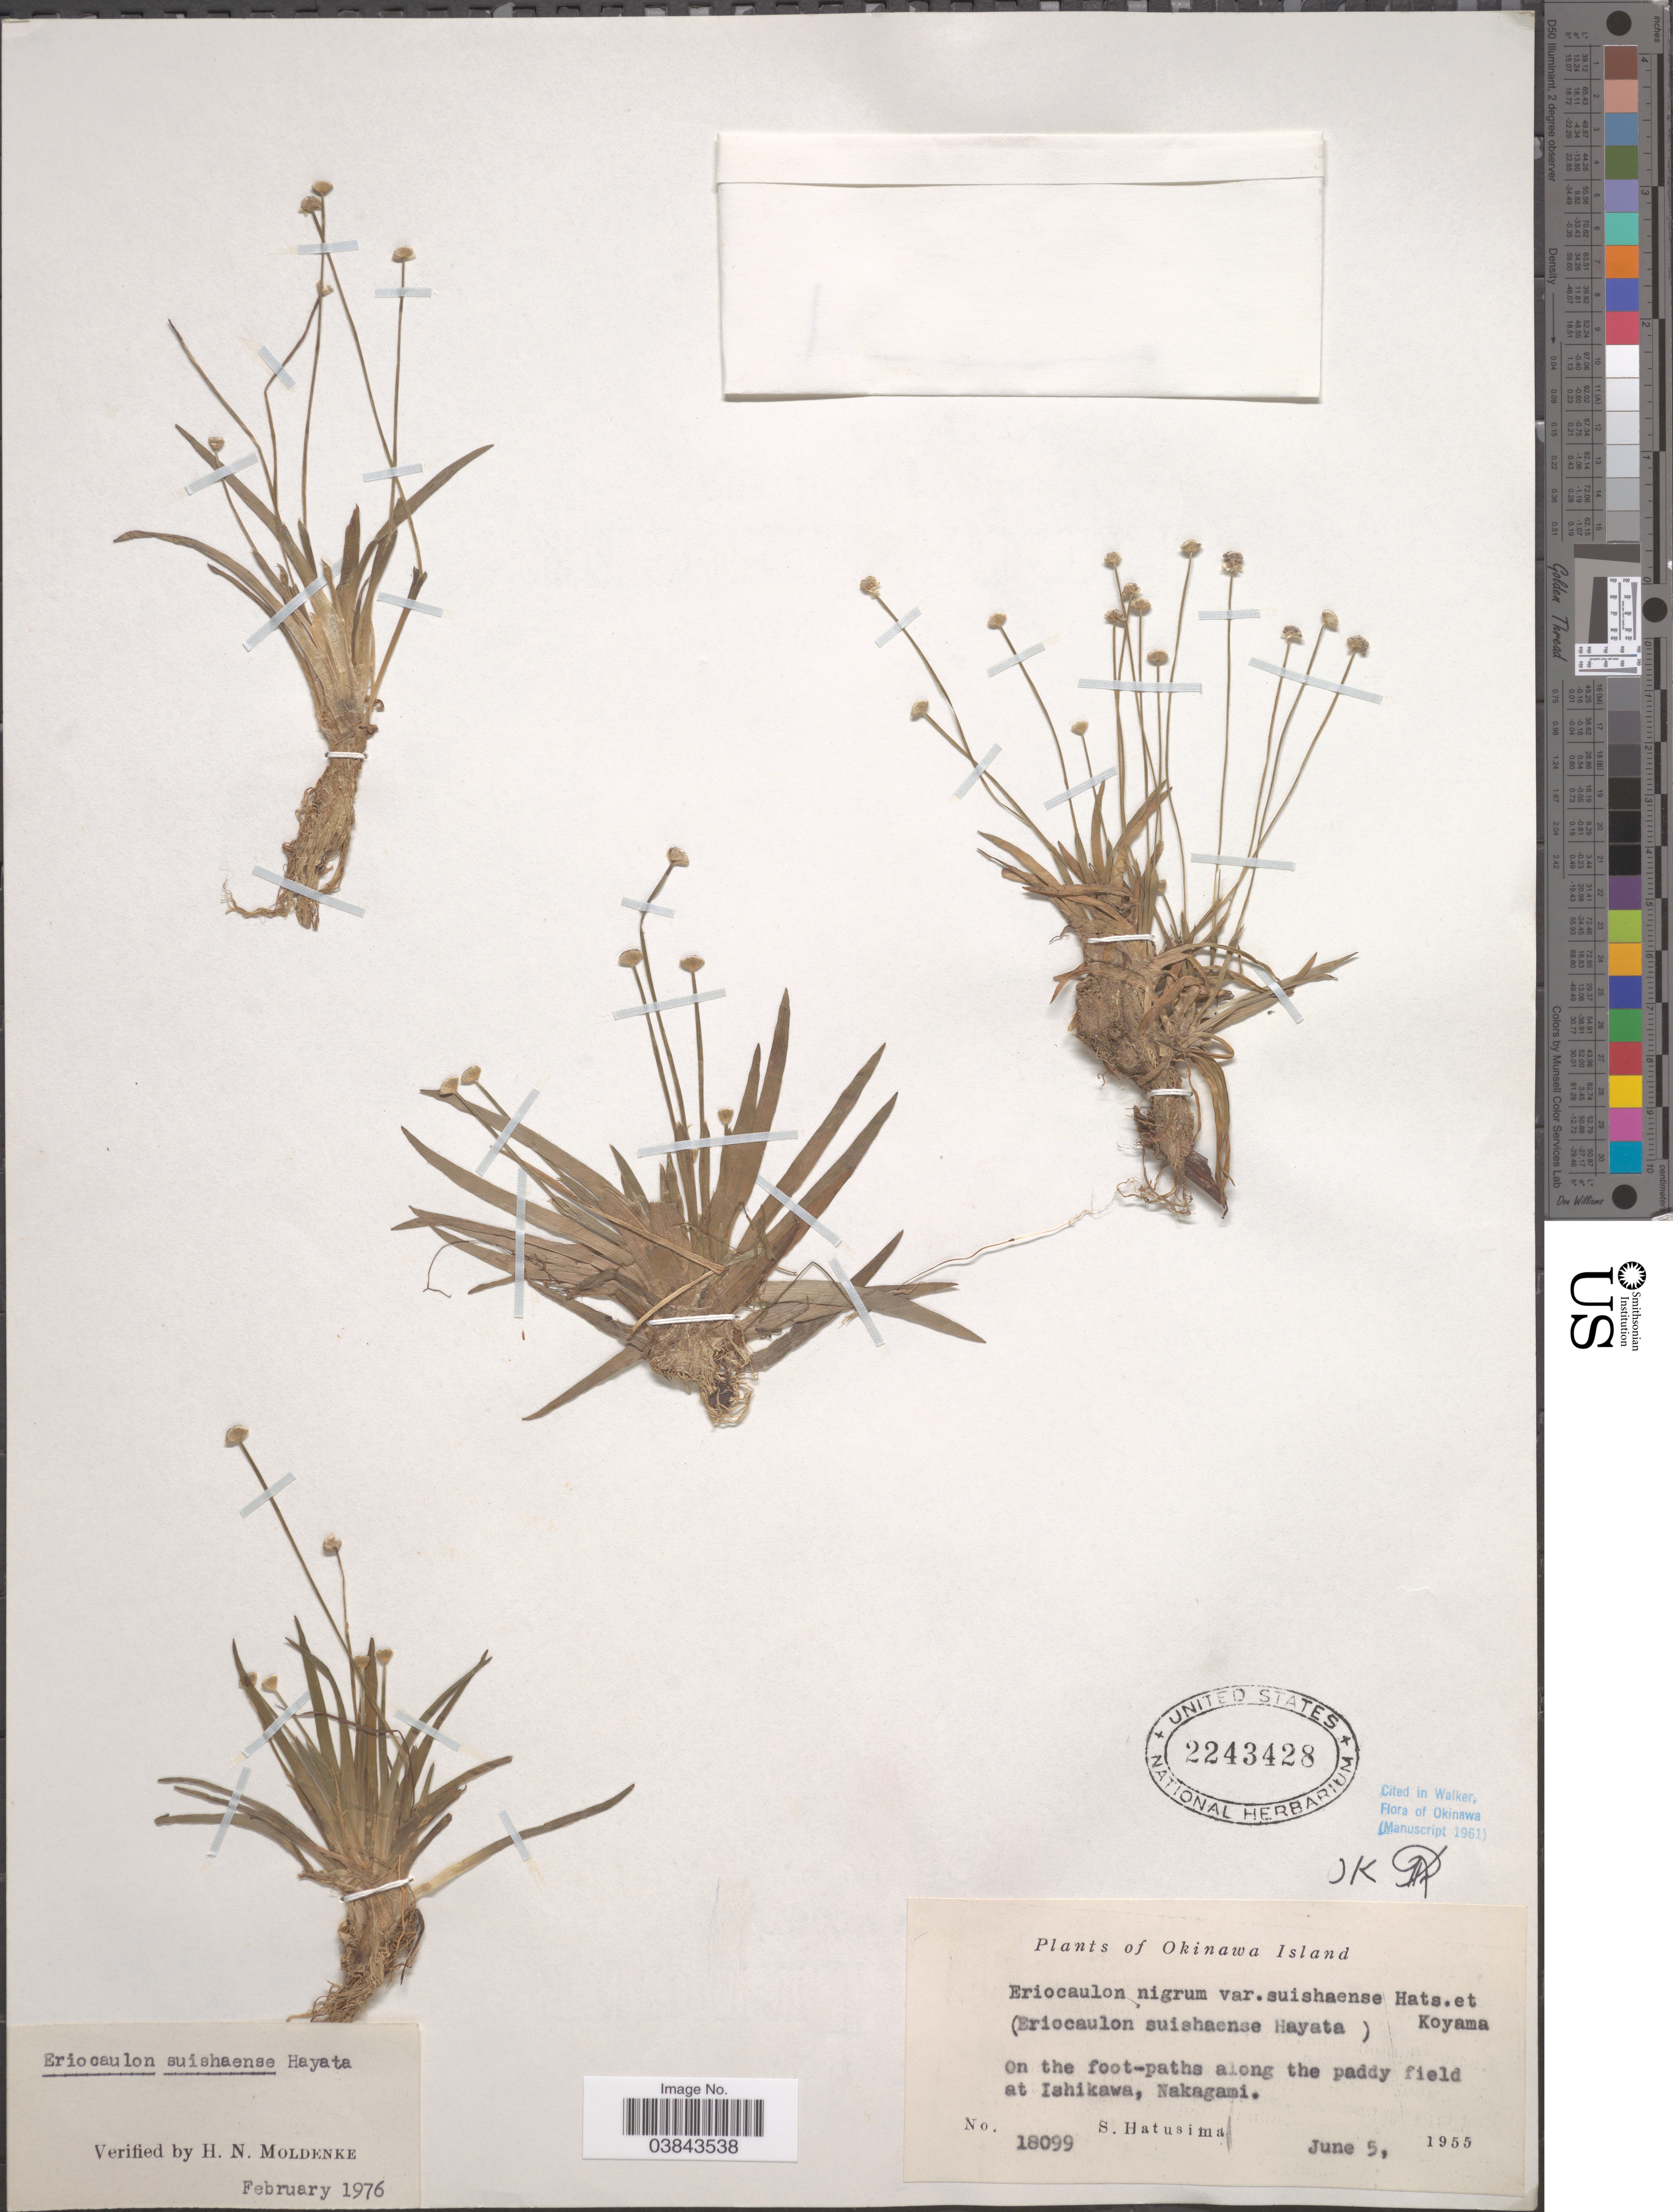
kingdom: Plantae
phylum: Tracheophyta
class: Liliopsida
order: Poales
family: Eriocaulaceae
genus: Eriocaulon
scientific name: Eriocaulon suishaense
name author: Hayata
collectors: S. Hatusima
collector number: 18099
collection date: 1955-06-05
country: Japan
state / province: Okinawa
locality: Okinawa Island. On the foot-paths along the paddy field at Ishikawa, Nakagami.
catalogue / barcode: US 2243428